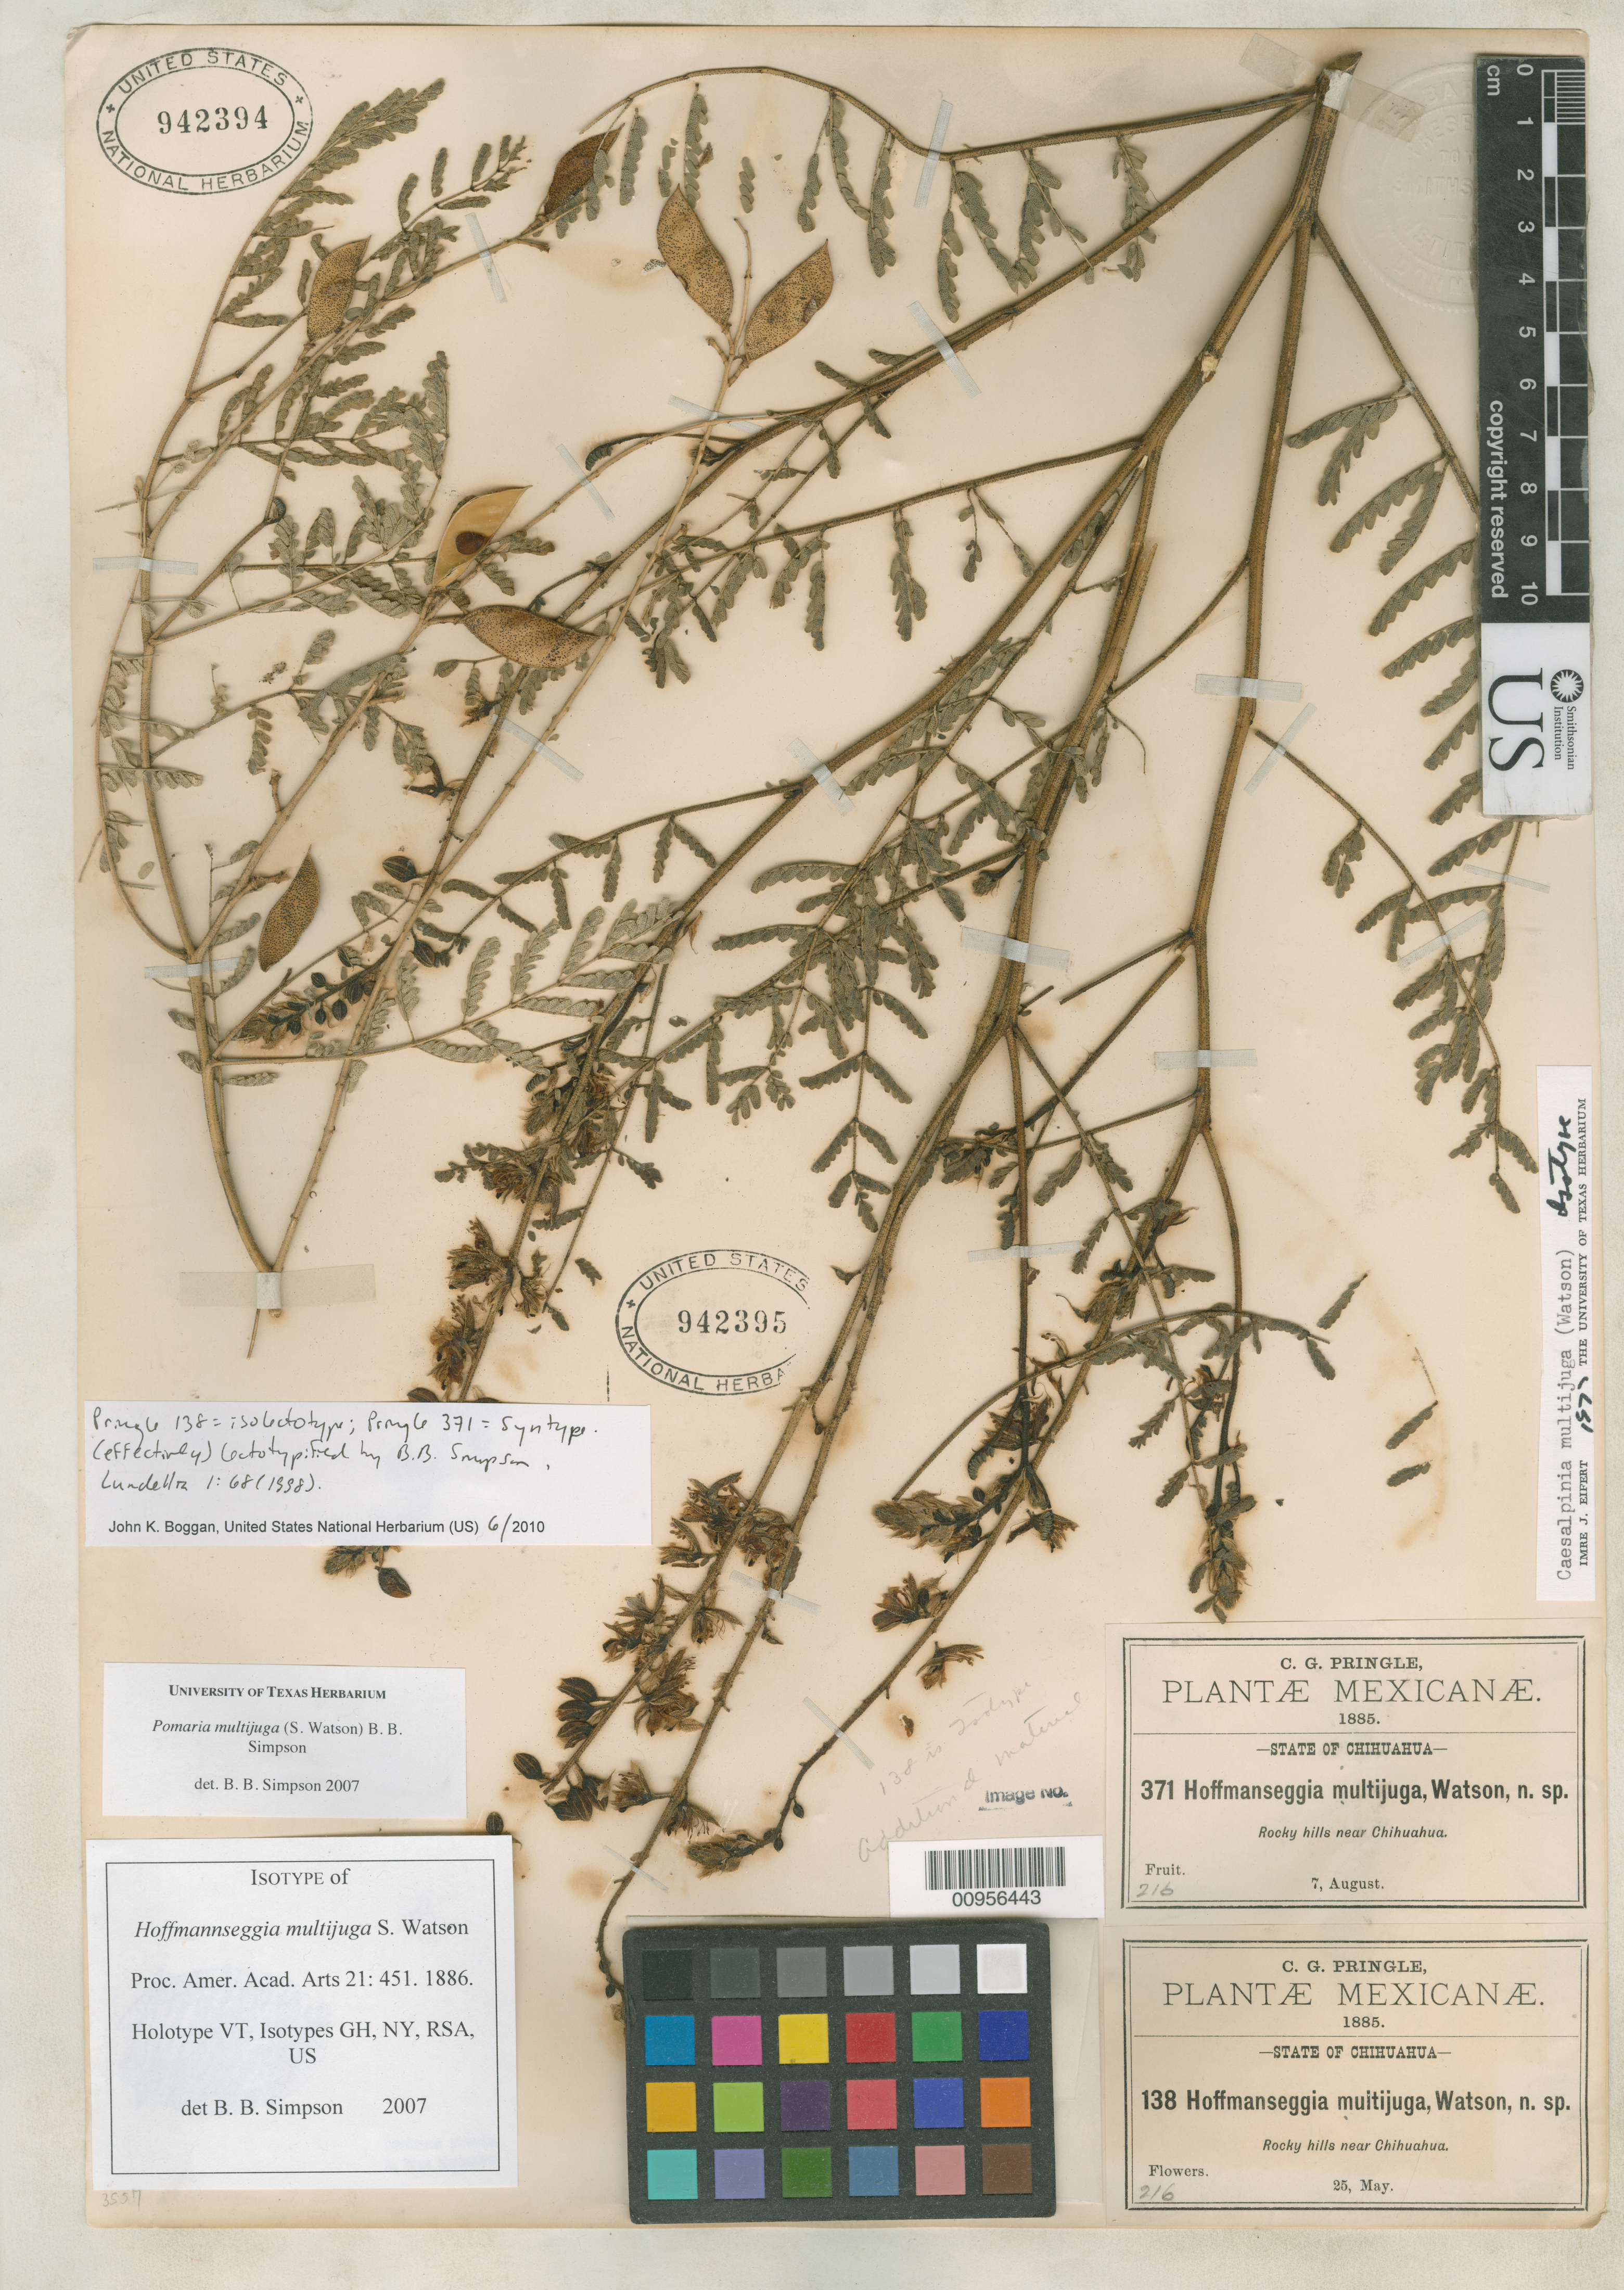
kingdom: Plantae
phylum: Tracheophyta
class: Magnoliopsida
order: Fabales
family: Fabaceae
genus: Hoffmannseggia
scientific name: Hoffmannseggia multijuga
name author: S. Watson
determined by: Simpson, B. B., (TEX), University of Texas at Austin (UNITED STATES)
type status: Syntype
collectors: C. G. Pringle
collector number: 371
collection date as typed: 07 Aug 1885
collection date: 1885-08-07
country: Mexico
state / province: Chihuahua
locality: Rocky hills near Chihuahua.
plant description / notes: Specimen ex John Donnell Smith herbarium, mounted with both isolectotype (Pringle 138, flowering, USNH 942395) and syntype (Pringle 371, fruiting, USNH 942394).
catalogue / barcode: US 942394-2